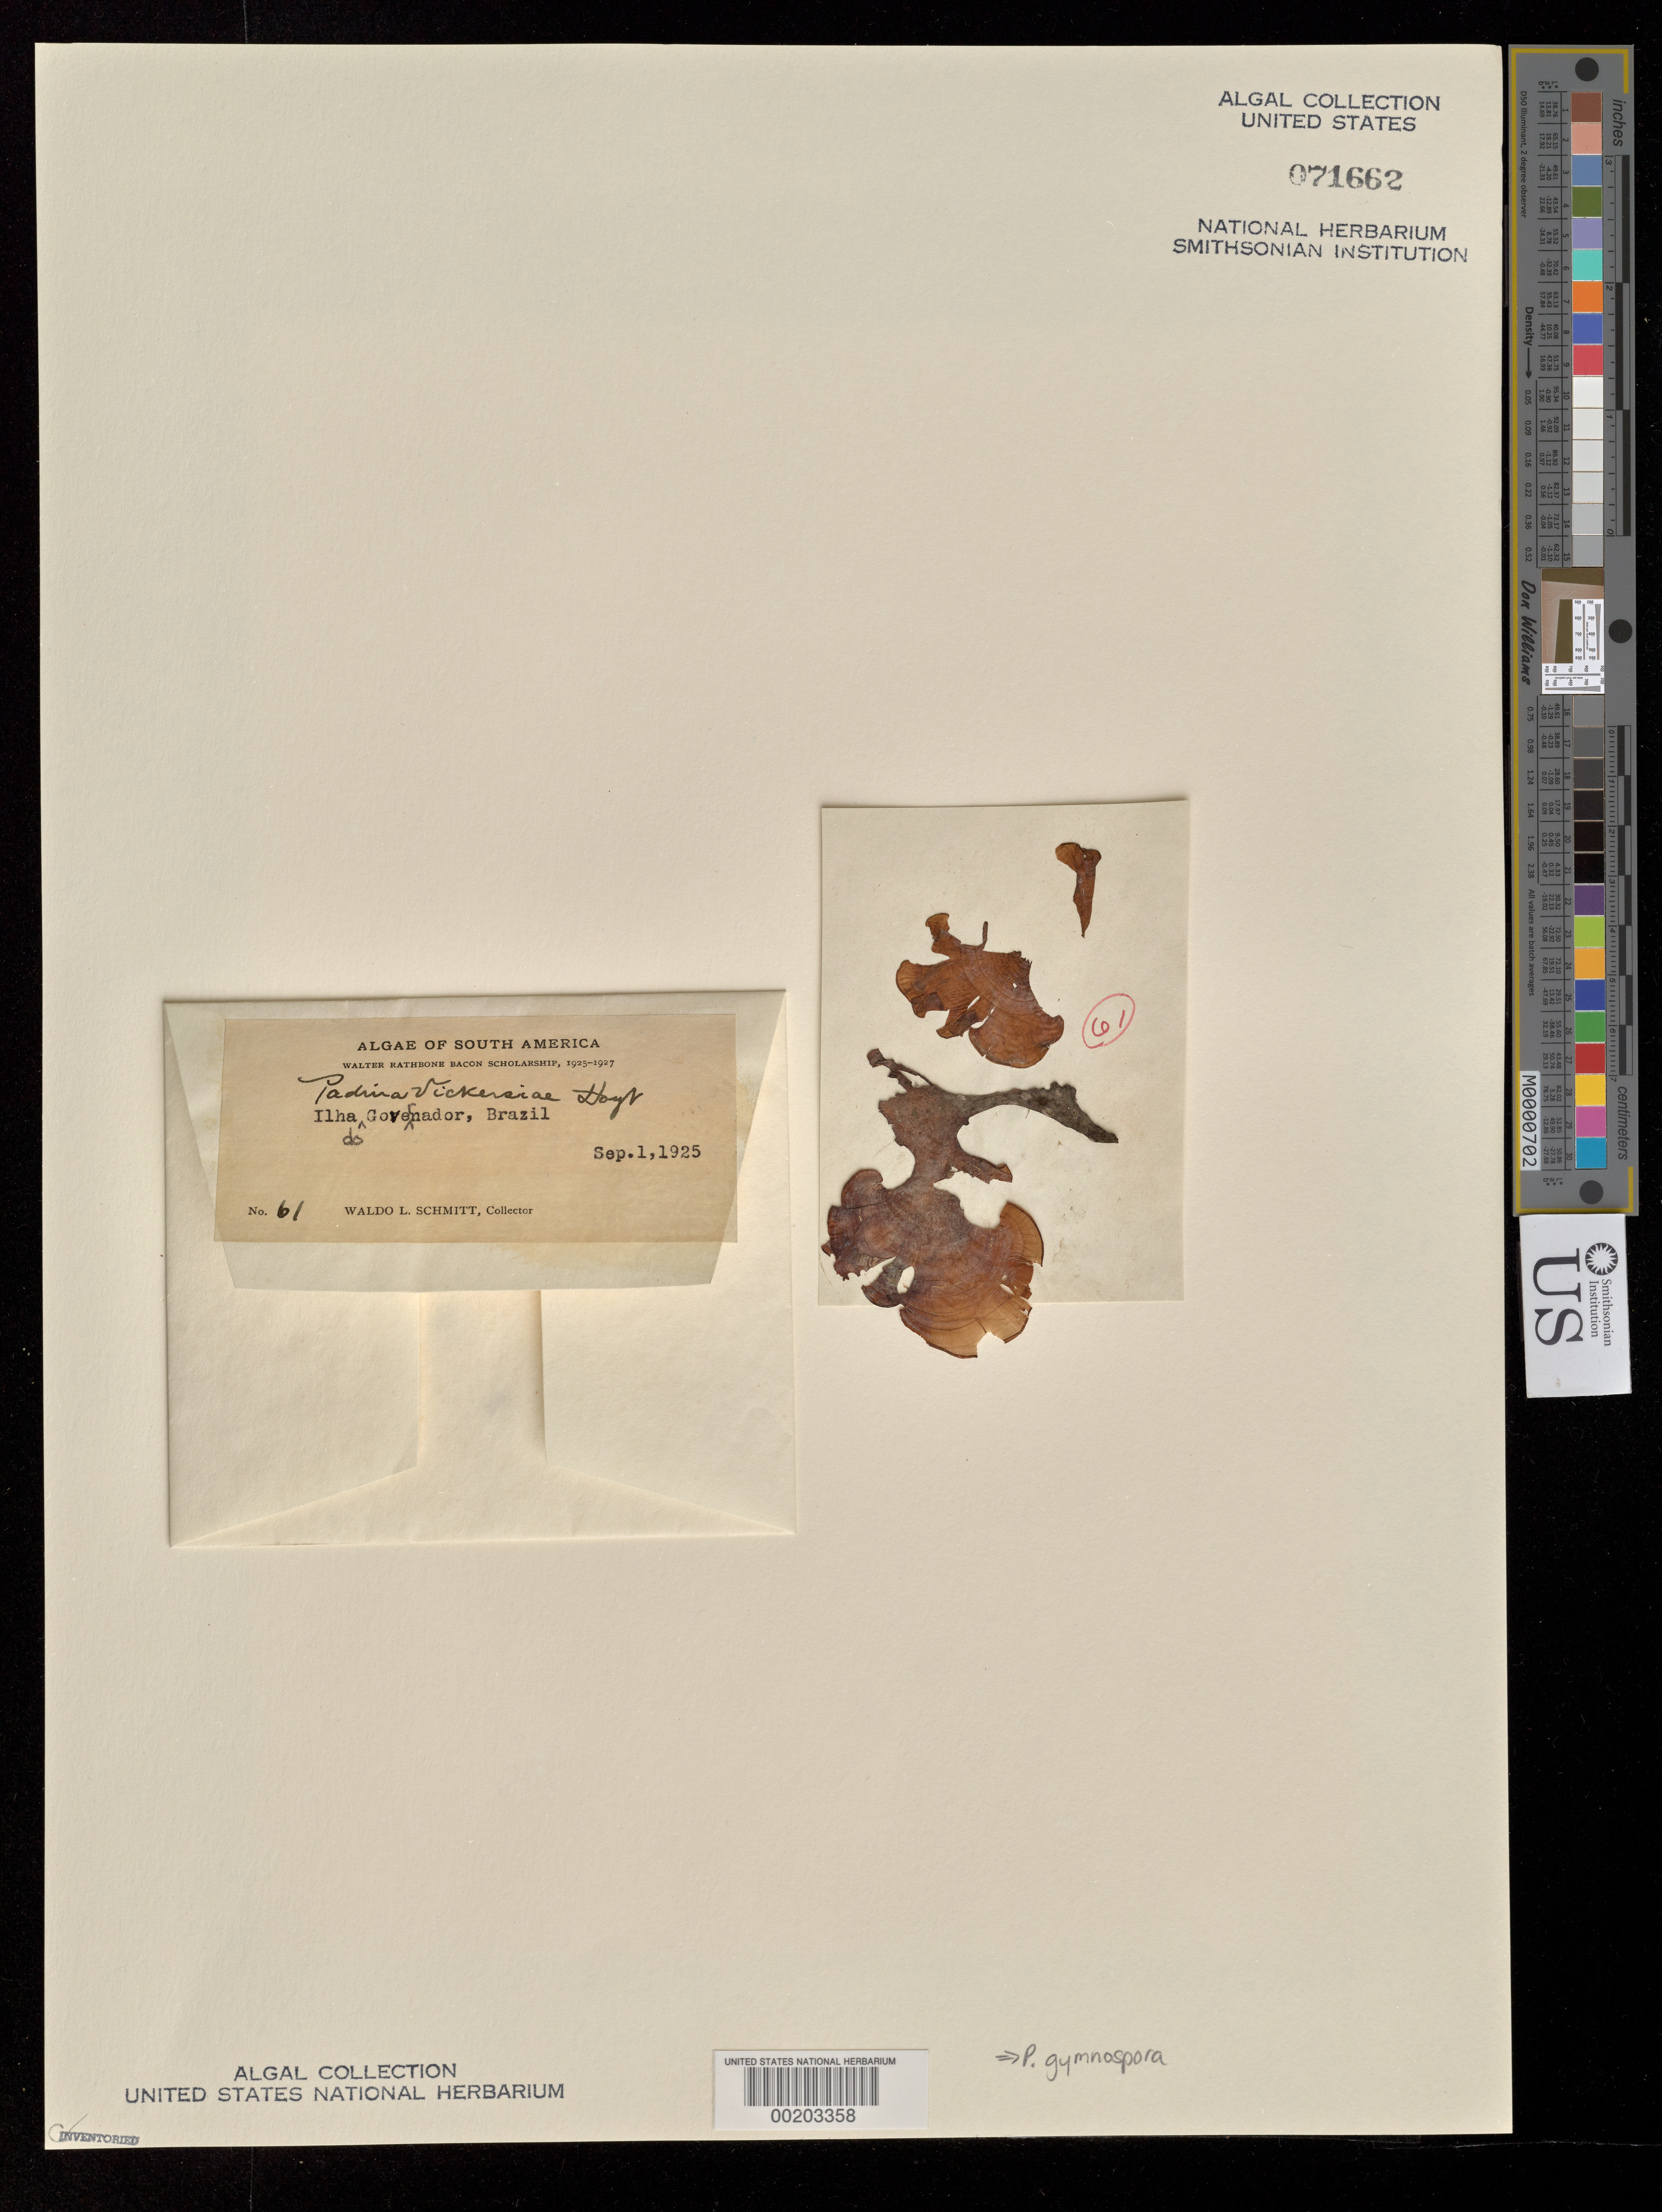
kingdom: Chromista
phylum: Ochrophyta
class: Phaeophyceae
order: Dictyotales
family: Dictyotaceae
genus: Padina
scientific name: Padina gymnospora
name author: (Kütz.) O.G. Sond.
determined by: Algae name updating Project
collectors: W. L. Schmitt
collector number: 61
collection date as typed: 01 Sep 1925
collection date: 1925-09-01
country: Brazil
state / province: Rio de Janeiro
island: Ilha do Governador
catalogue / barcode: US 71662